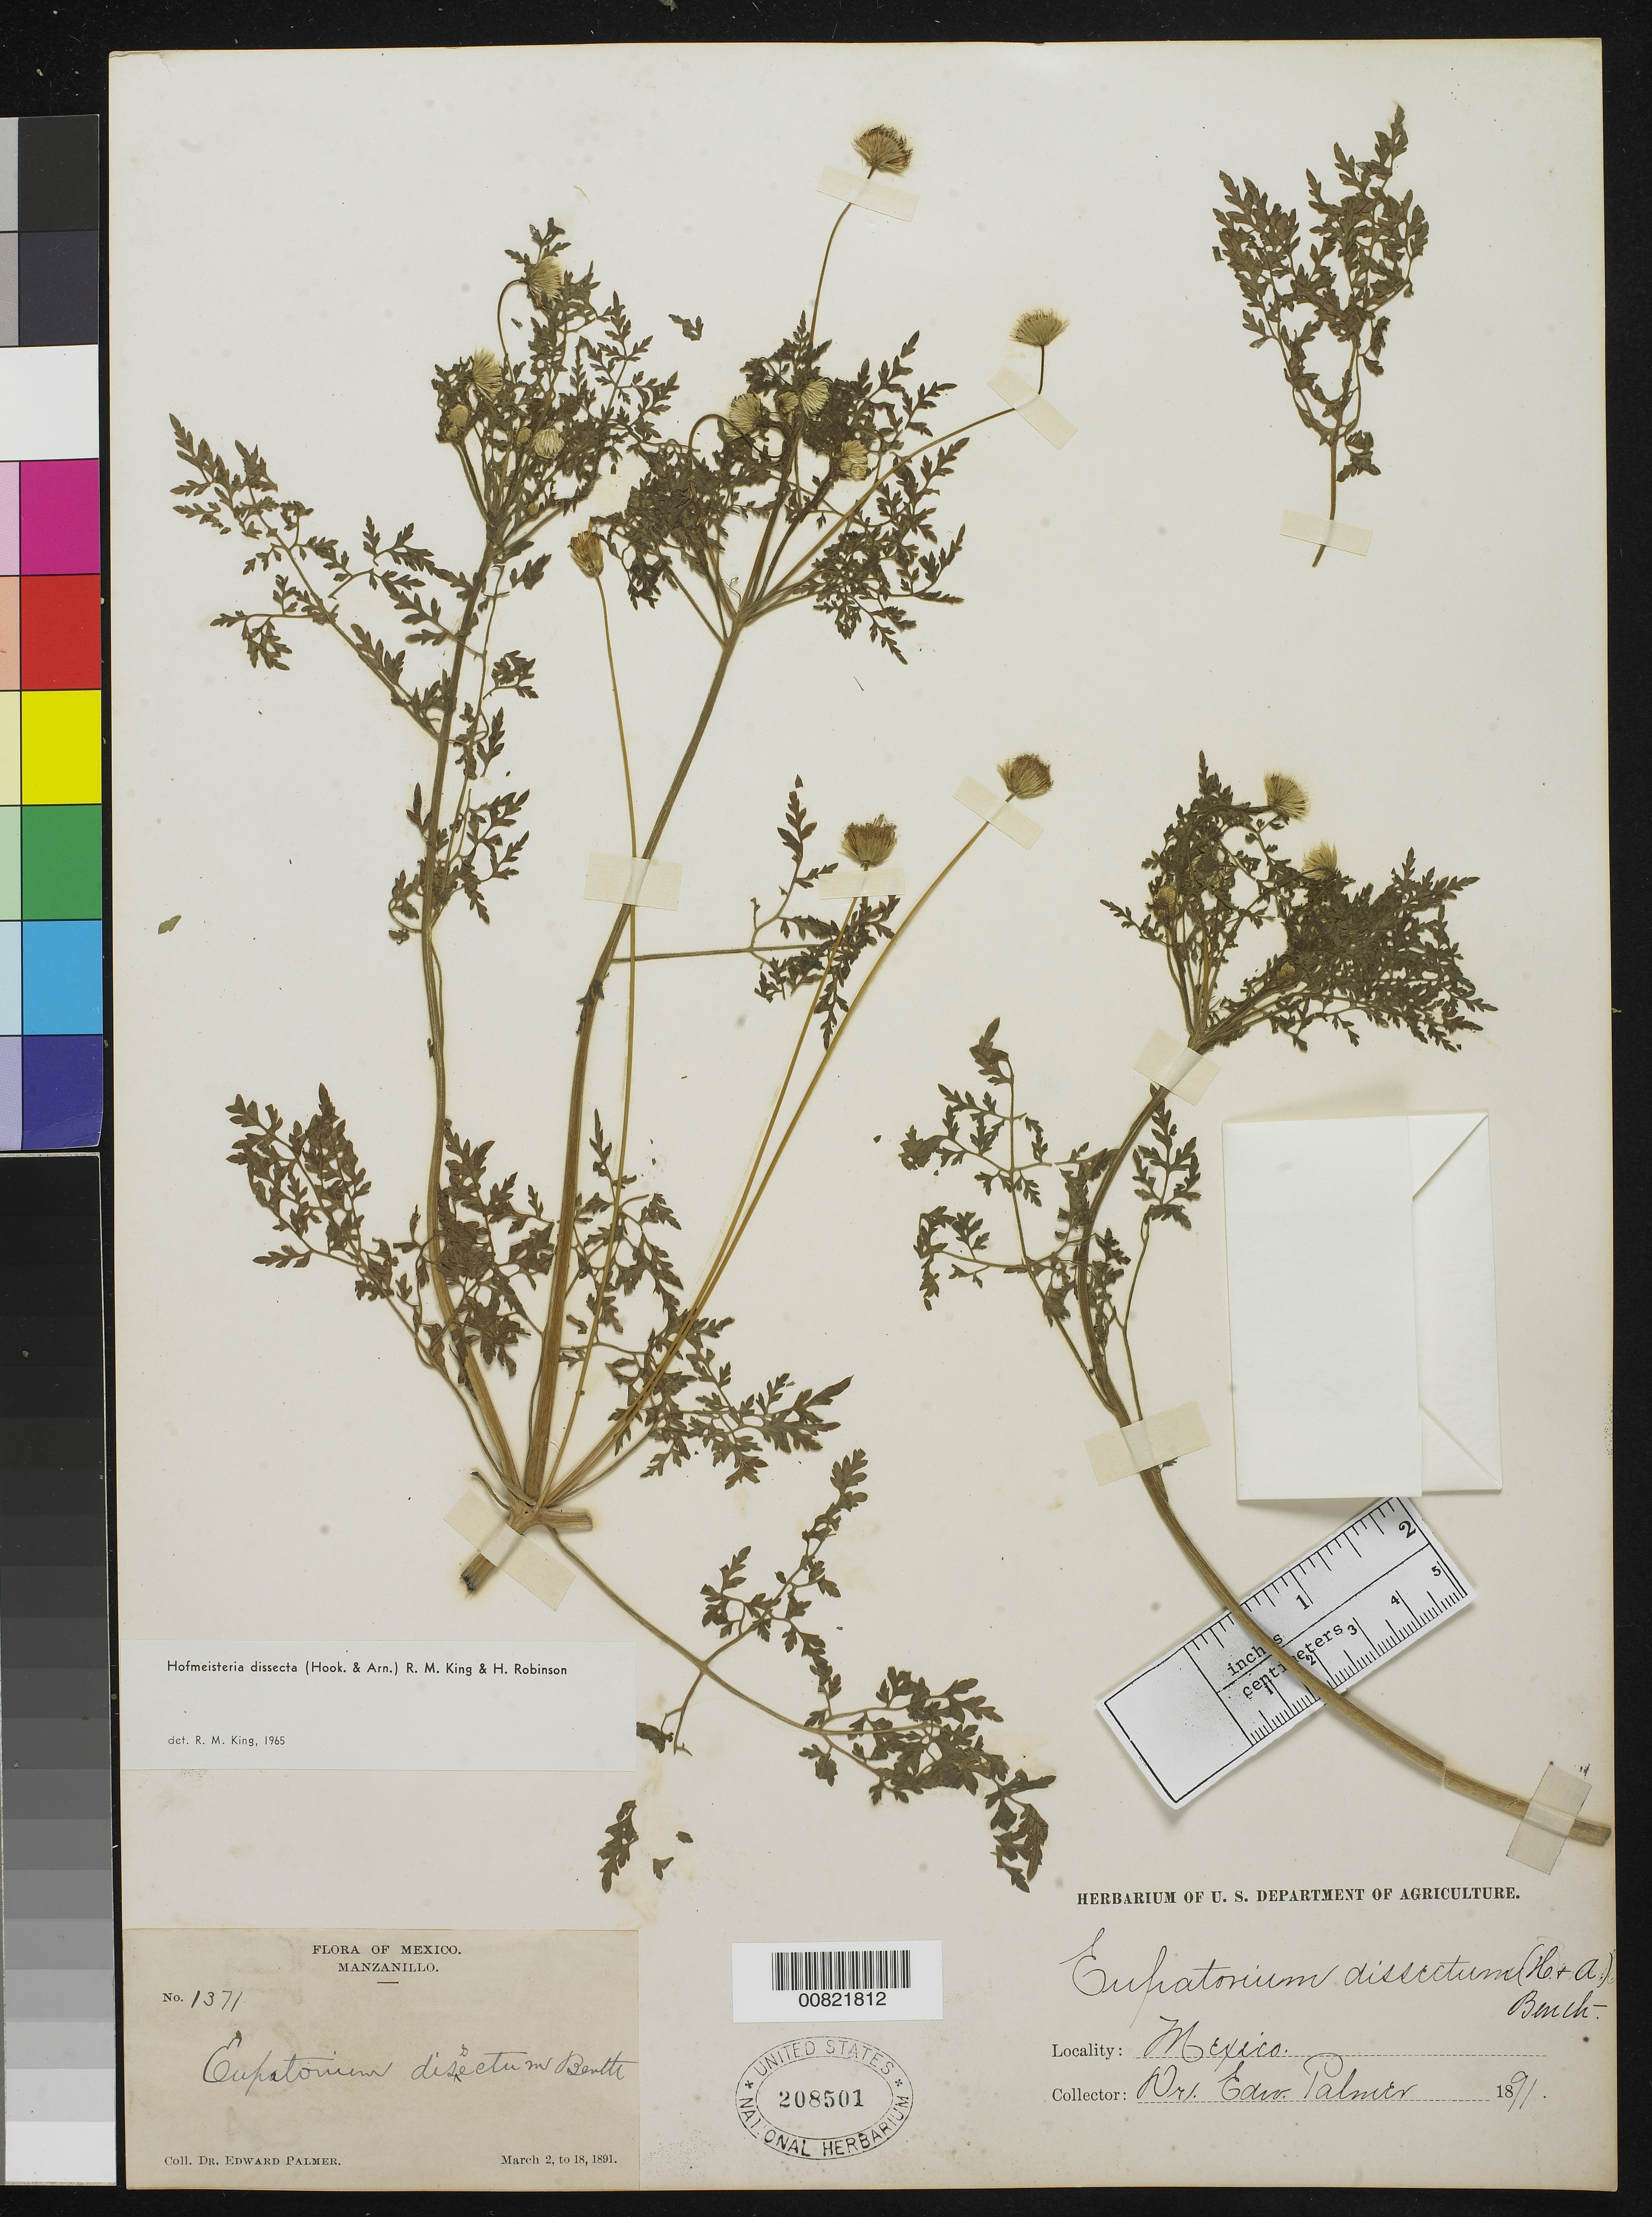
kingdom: Plantae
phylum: Tracheophyta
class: Magnoliopsida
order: Asterales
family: Asteraceae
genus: Hofmeisteria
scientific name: Hofmeisteria dissecta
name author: (Hook.) R.M. King & H. Rob.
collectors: E. Palmer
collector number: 1371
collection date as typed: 02 Mar 1891 to 18 Mar 1891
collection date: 1891-03-02/1891-03-18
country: Mexico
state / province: Colima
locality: Manzanillo, Colima.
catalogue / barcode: US 208501